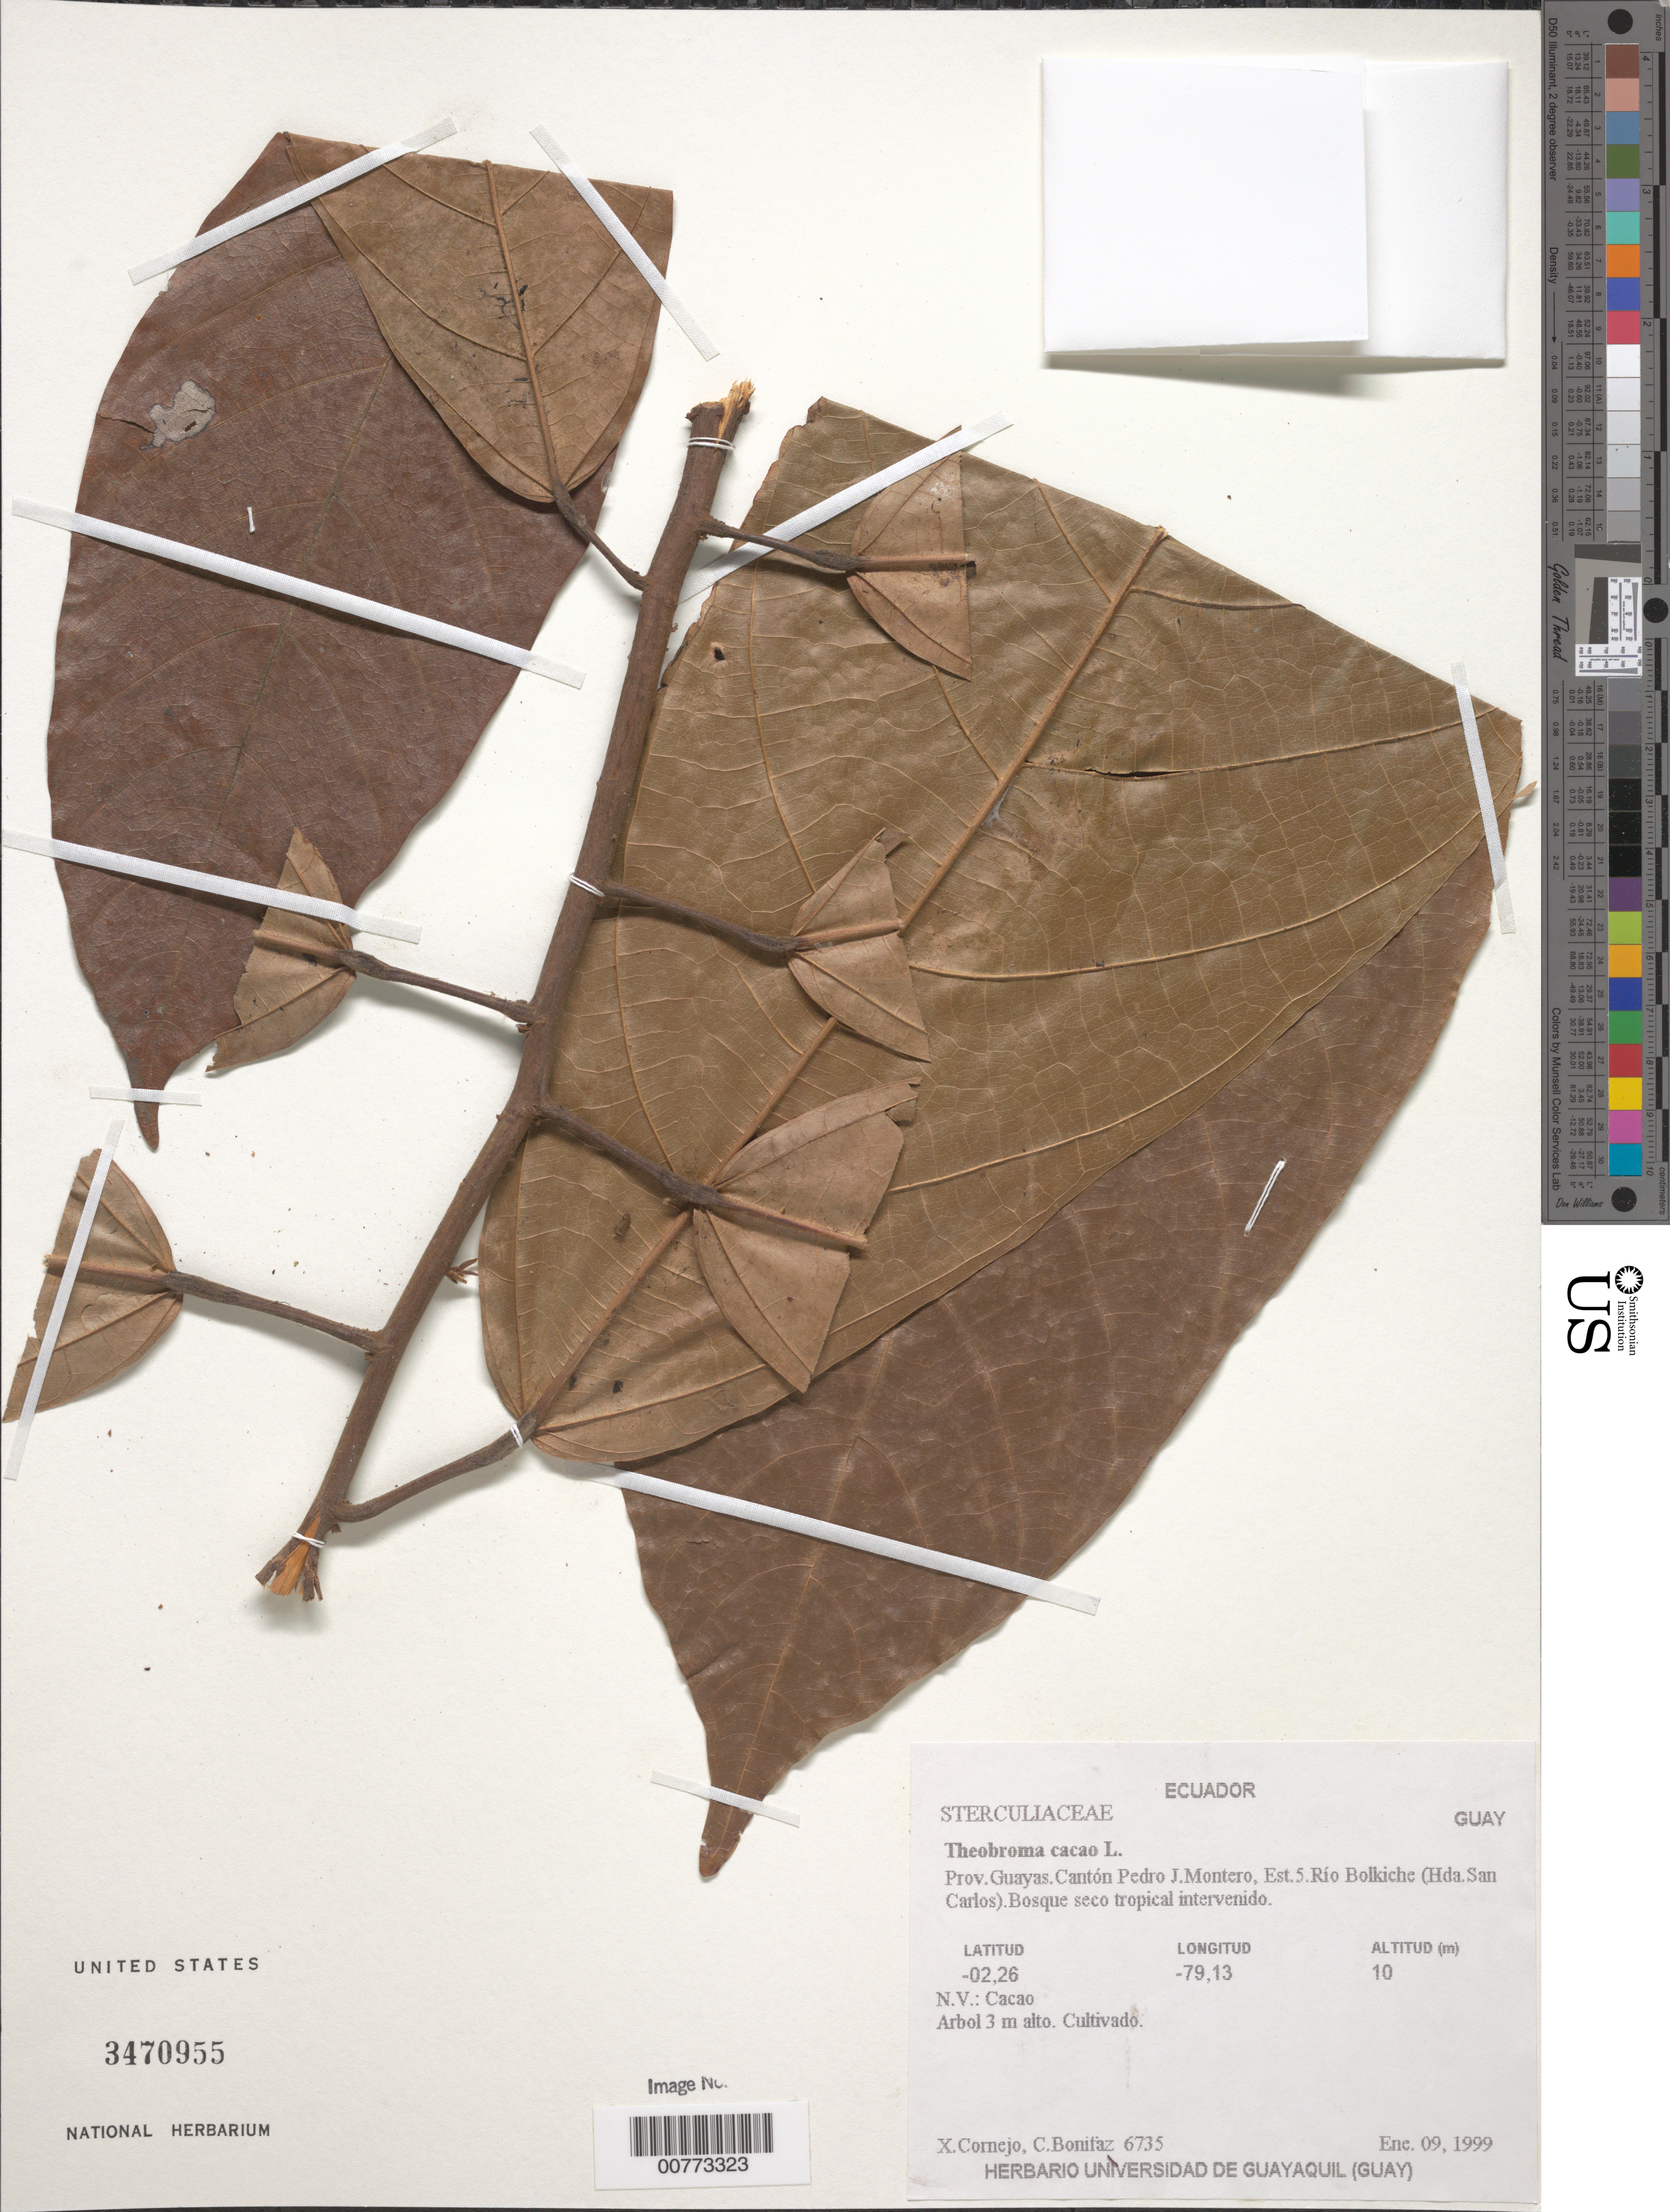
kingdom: Plantae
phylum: Tracheophyta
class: Magnoliopsida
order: Malvales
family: Malvaceae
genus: Theobroma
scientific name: Theobroma cacao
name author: L.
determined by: Cornejo, X. F.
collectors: X. F. Cornejo & C. Bonitáz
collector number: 6735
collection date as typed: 09 Jan 1999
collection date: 1999-01-09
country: Ecuador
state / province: Guayas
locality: Cantón Pedro J. Montero, Est. 5 Río Bolkiche (Had. San Carlos).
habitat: Bosque seco tropical intervenido.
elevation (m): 10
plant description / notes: Common name: Cacao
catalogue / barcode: US 3470955